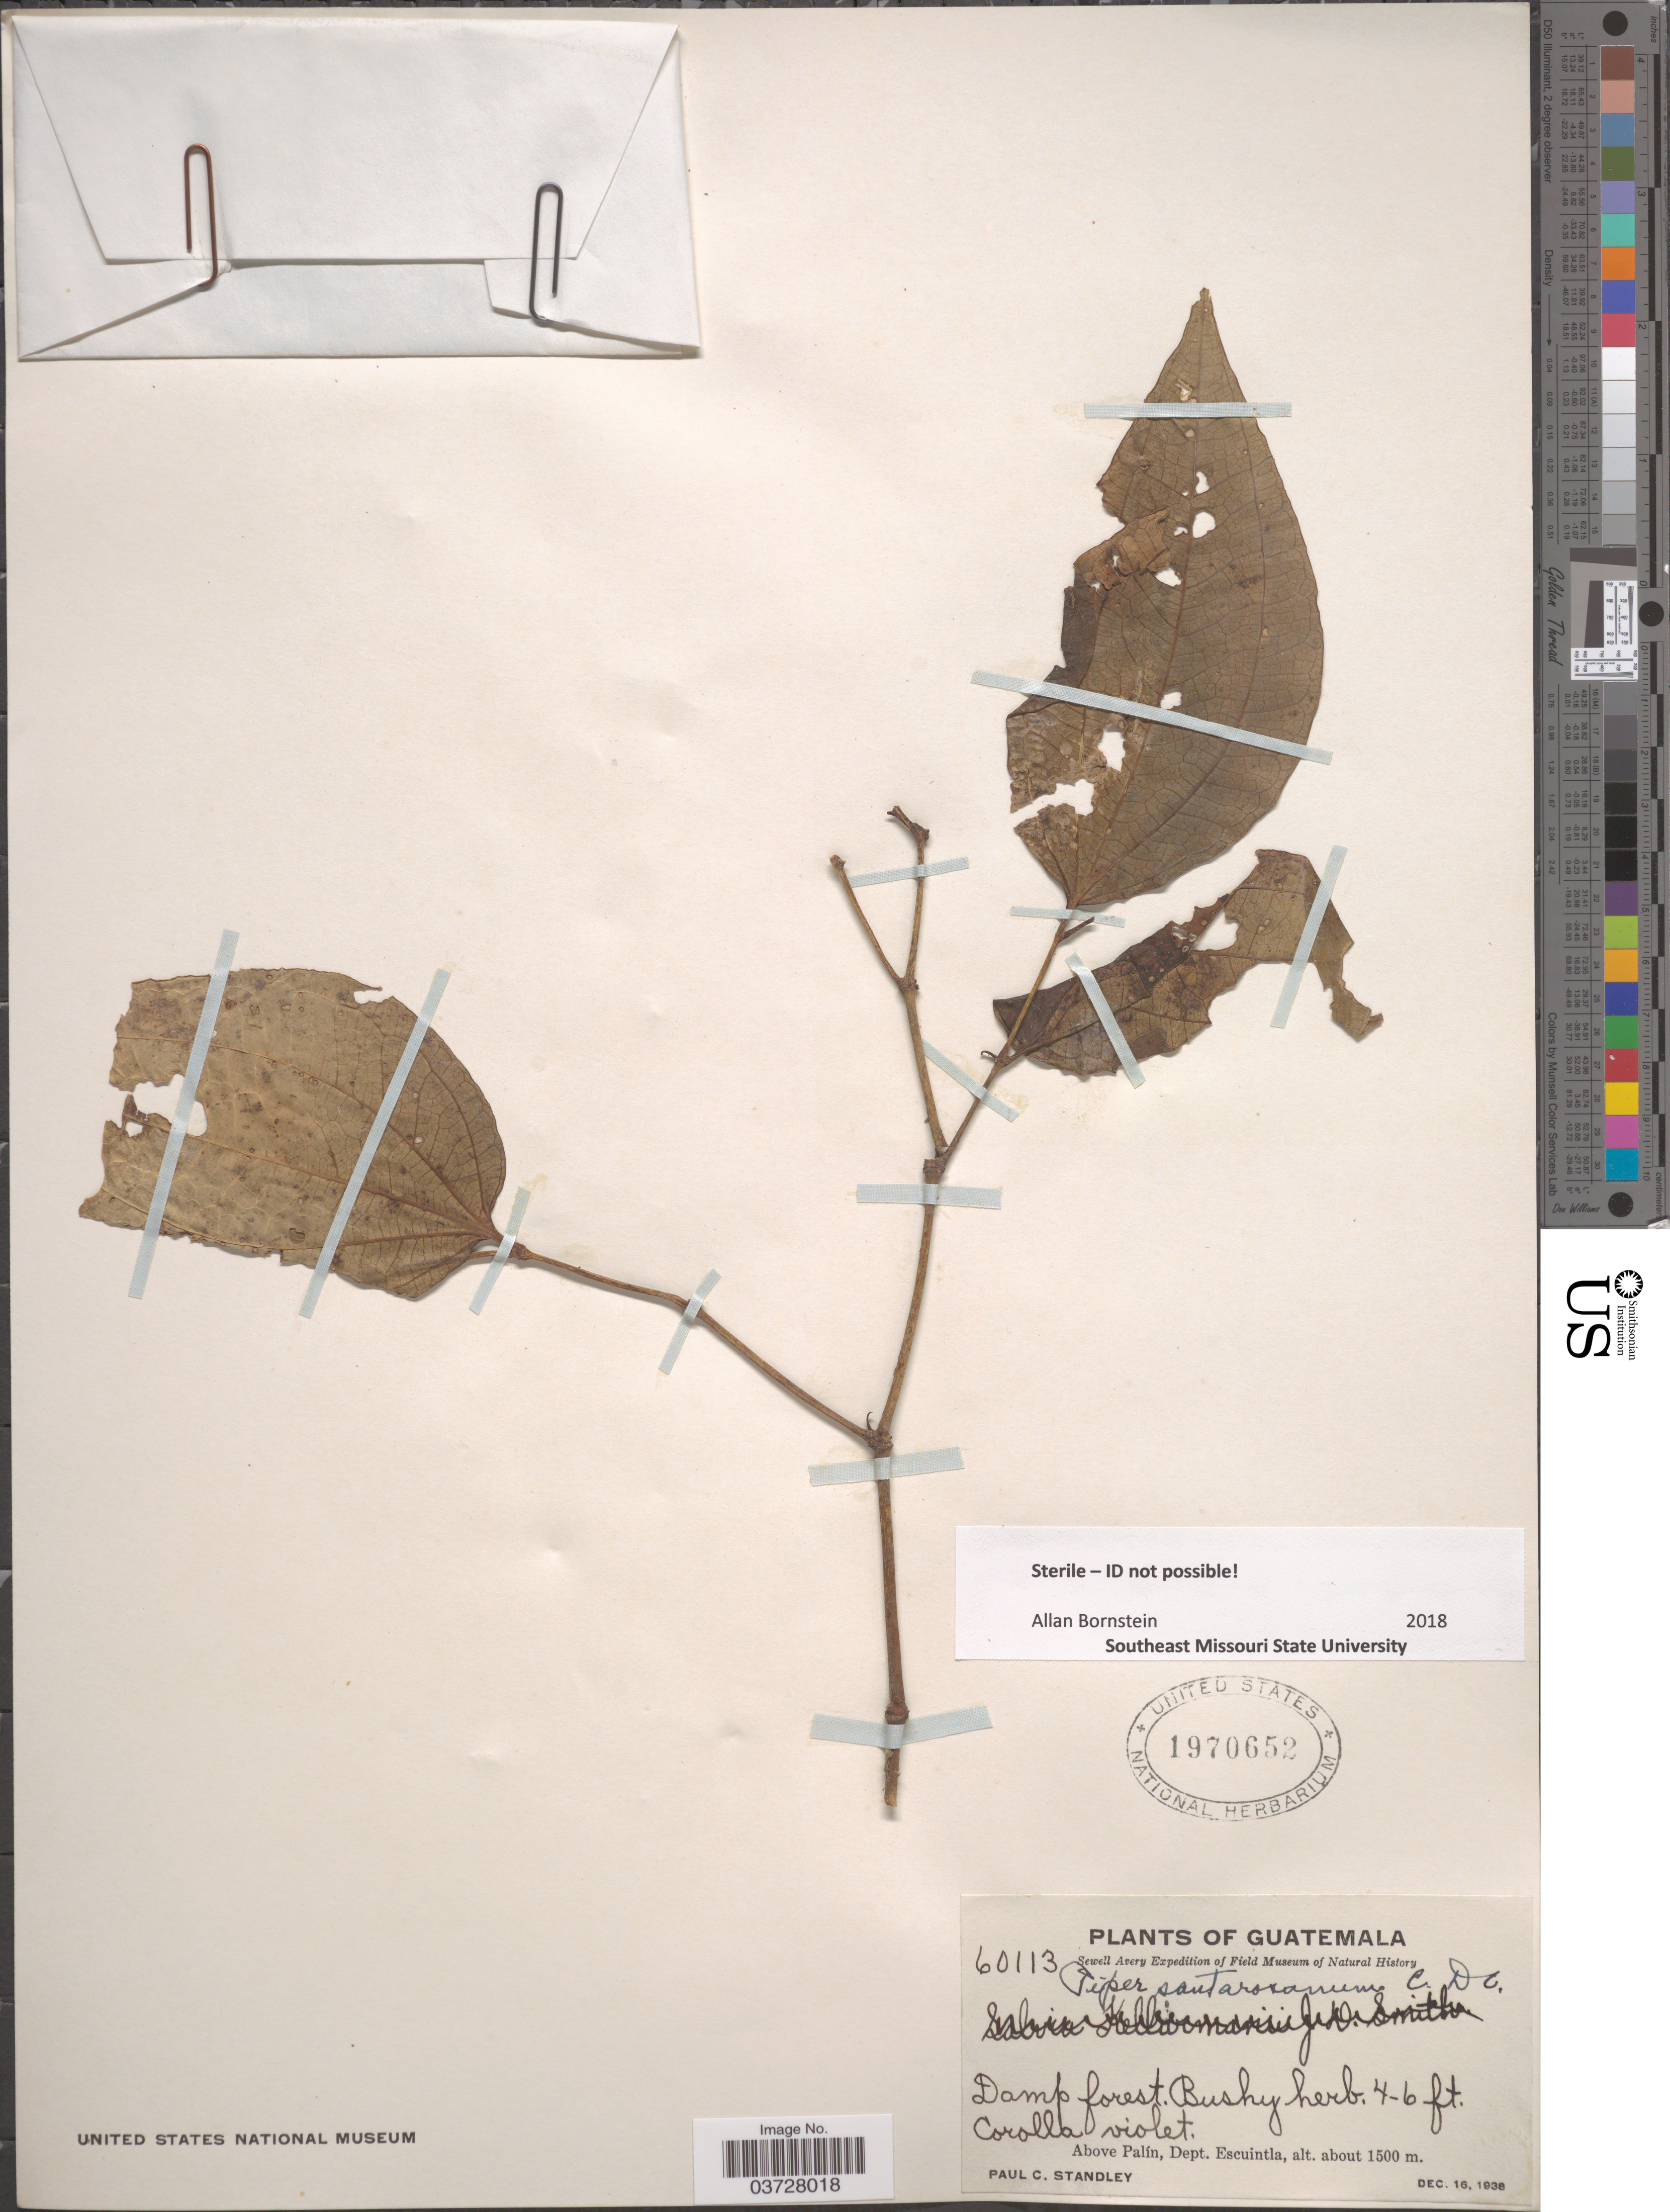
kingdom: Plantae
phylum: Tracheophyta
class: Magnoliopsida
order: Piperales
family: Piperaceae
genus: Piper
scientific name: Piper sp.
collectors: P. C. Standley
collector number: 60113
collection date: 1938-12-16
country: Guatemala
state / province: Escuintla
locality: Above Palín, Dept. Escuintla.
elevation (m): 1500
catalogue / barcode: US 1970652